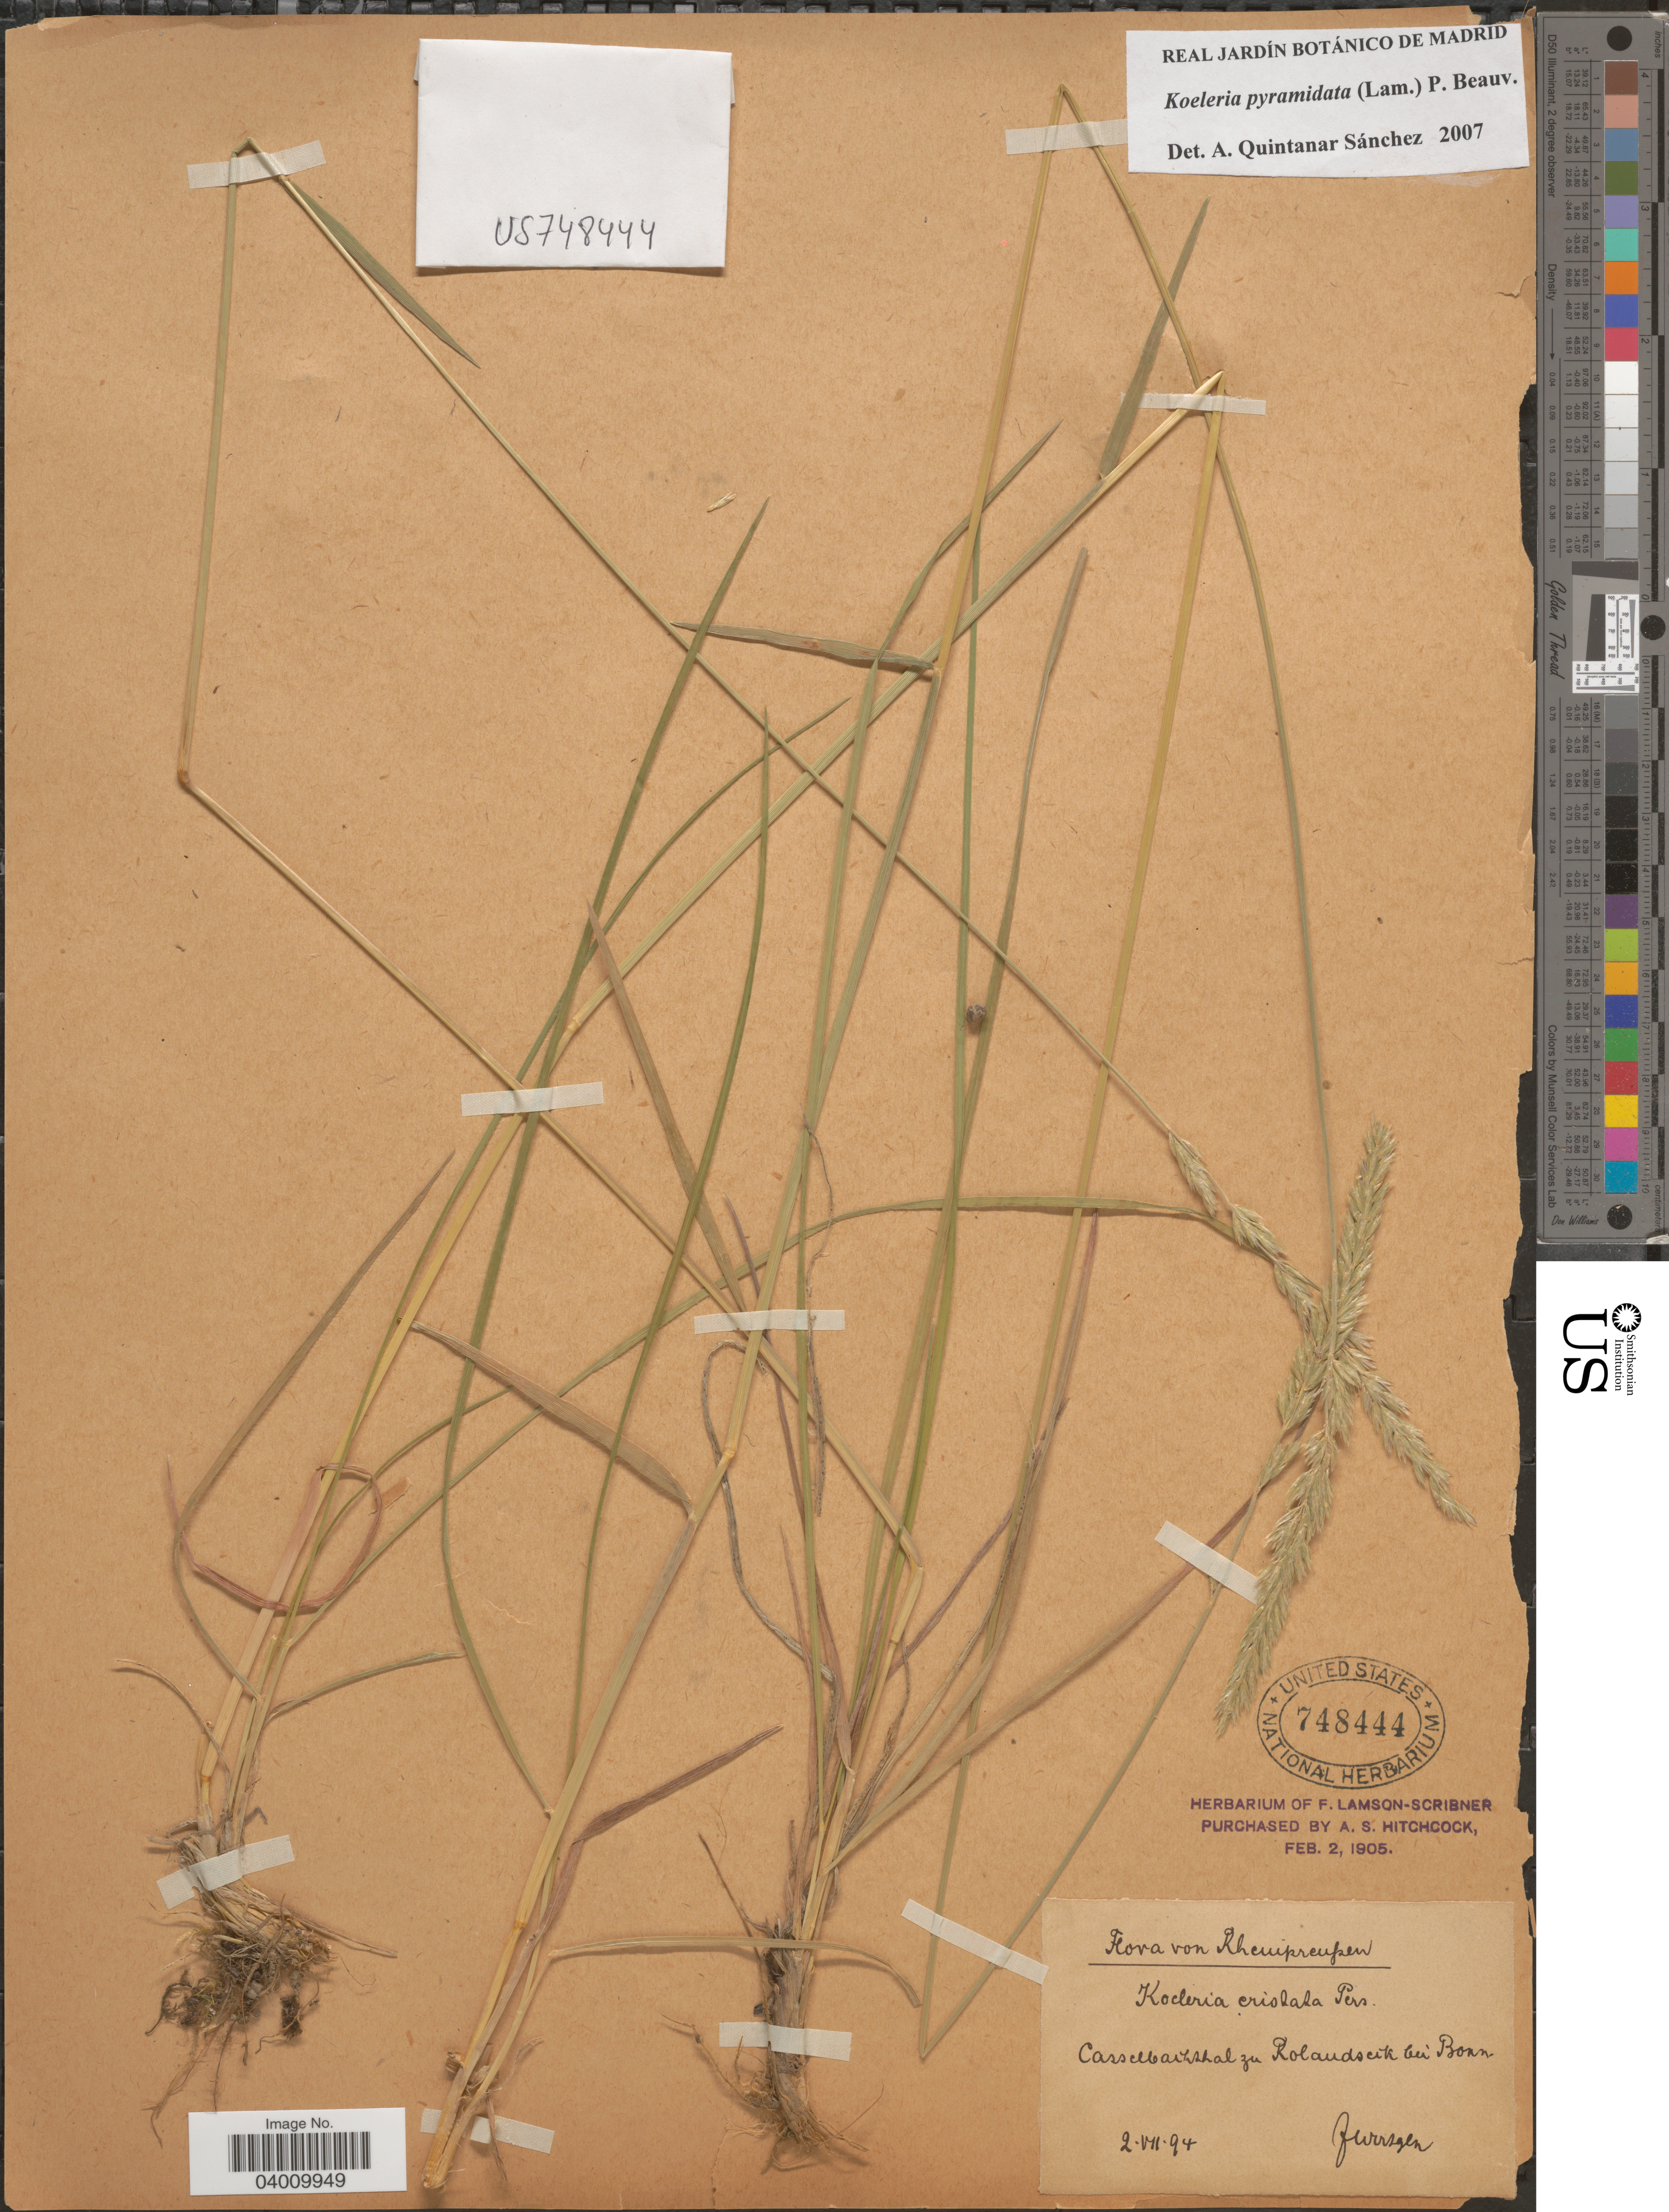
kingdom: Plantae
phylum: Tracheophyta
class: Liliopsida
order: Poales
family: Poaceae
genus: Koeleria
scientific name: Koeleria pyramidata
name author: (Lam.) P. Beauv.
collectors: F. Wirtgen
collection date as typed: Transcribed d/m/y: 2/7/94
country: Germany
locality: Rheinpreussen. Casselbachtal zu Rolaudscik [interpreted] bei Bonn.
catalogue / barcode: US 748444